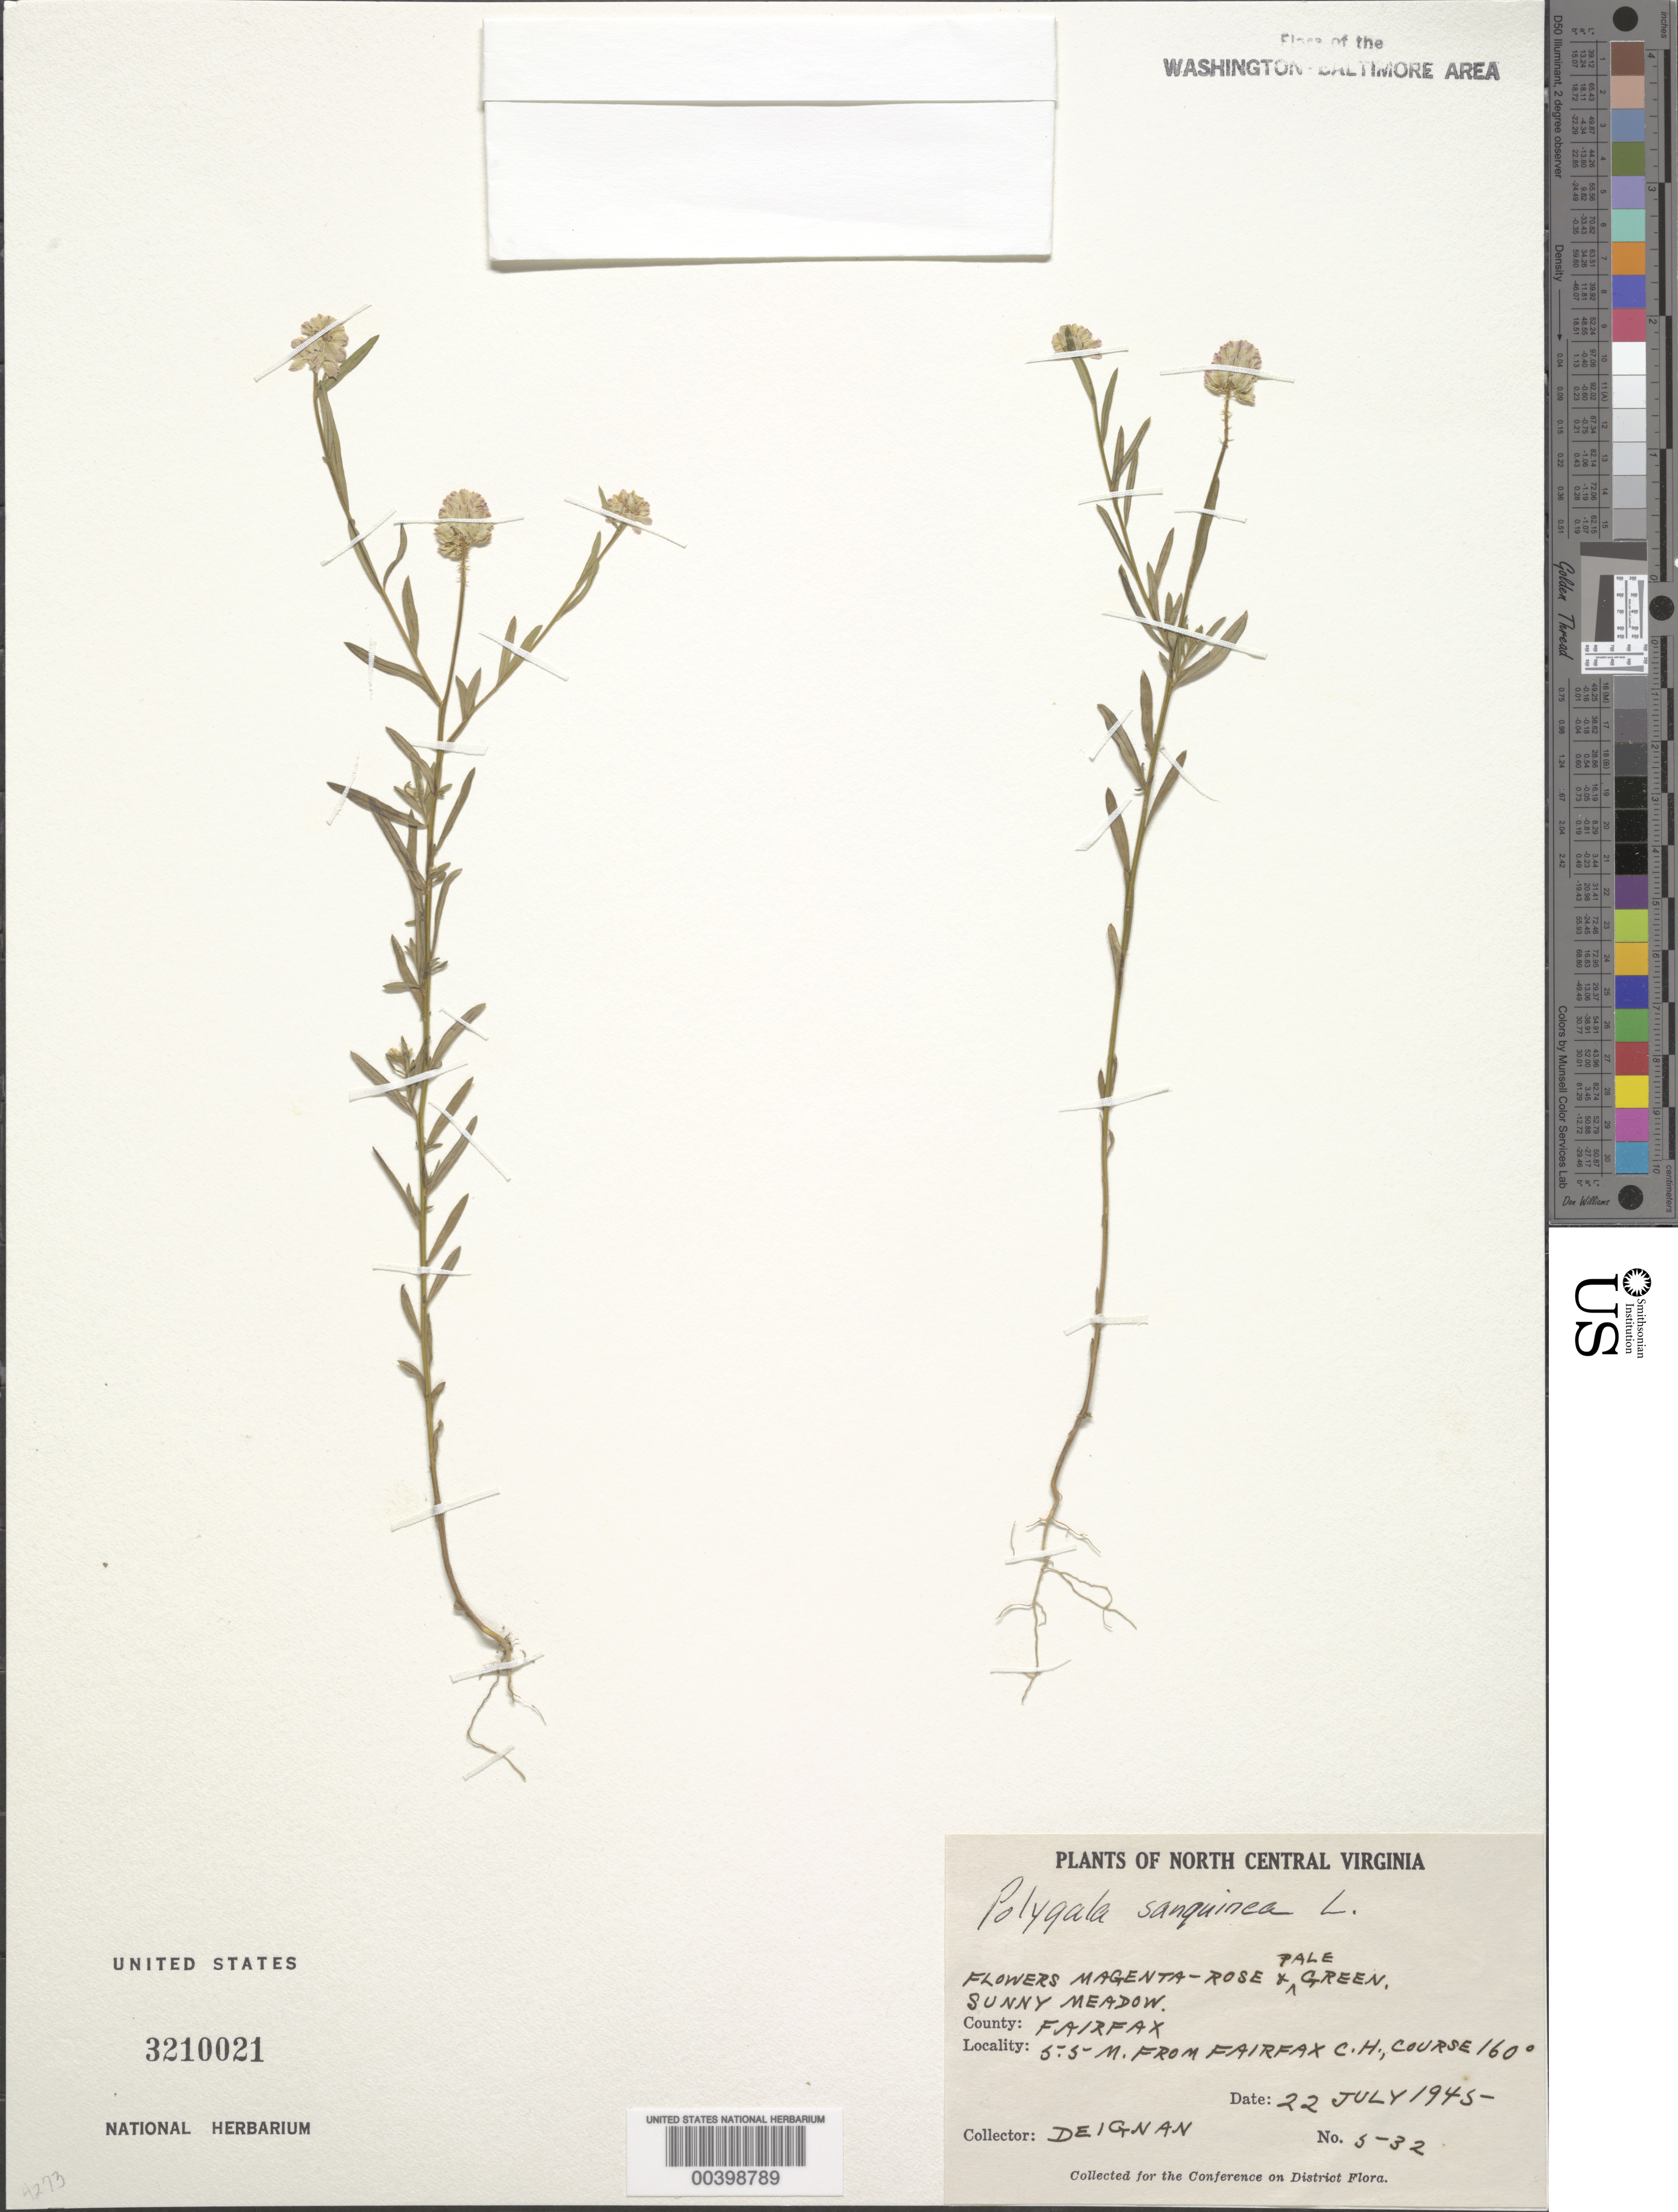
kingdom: Plantae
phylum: Tracheophyta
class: Magnoliopsida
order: Fabales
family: Polygalaceae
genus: Polygala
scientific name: Polygala sanguinea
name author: L.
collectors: H. Deignan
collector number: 532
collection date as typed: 22 Jul 1945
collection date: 1945-07-22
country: United States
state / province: Virginia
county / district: Fairfax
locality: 5.5 Mi from Fairfax County Court House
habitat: Sunny meadow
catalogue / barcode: US 3210021